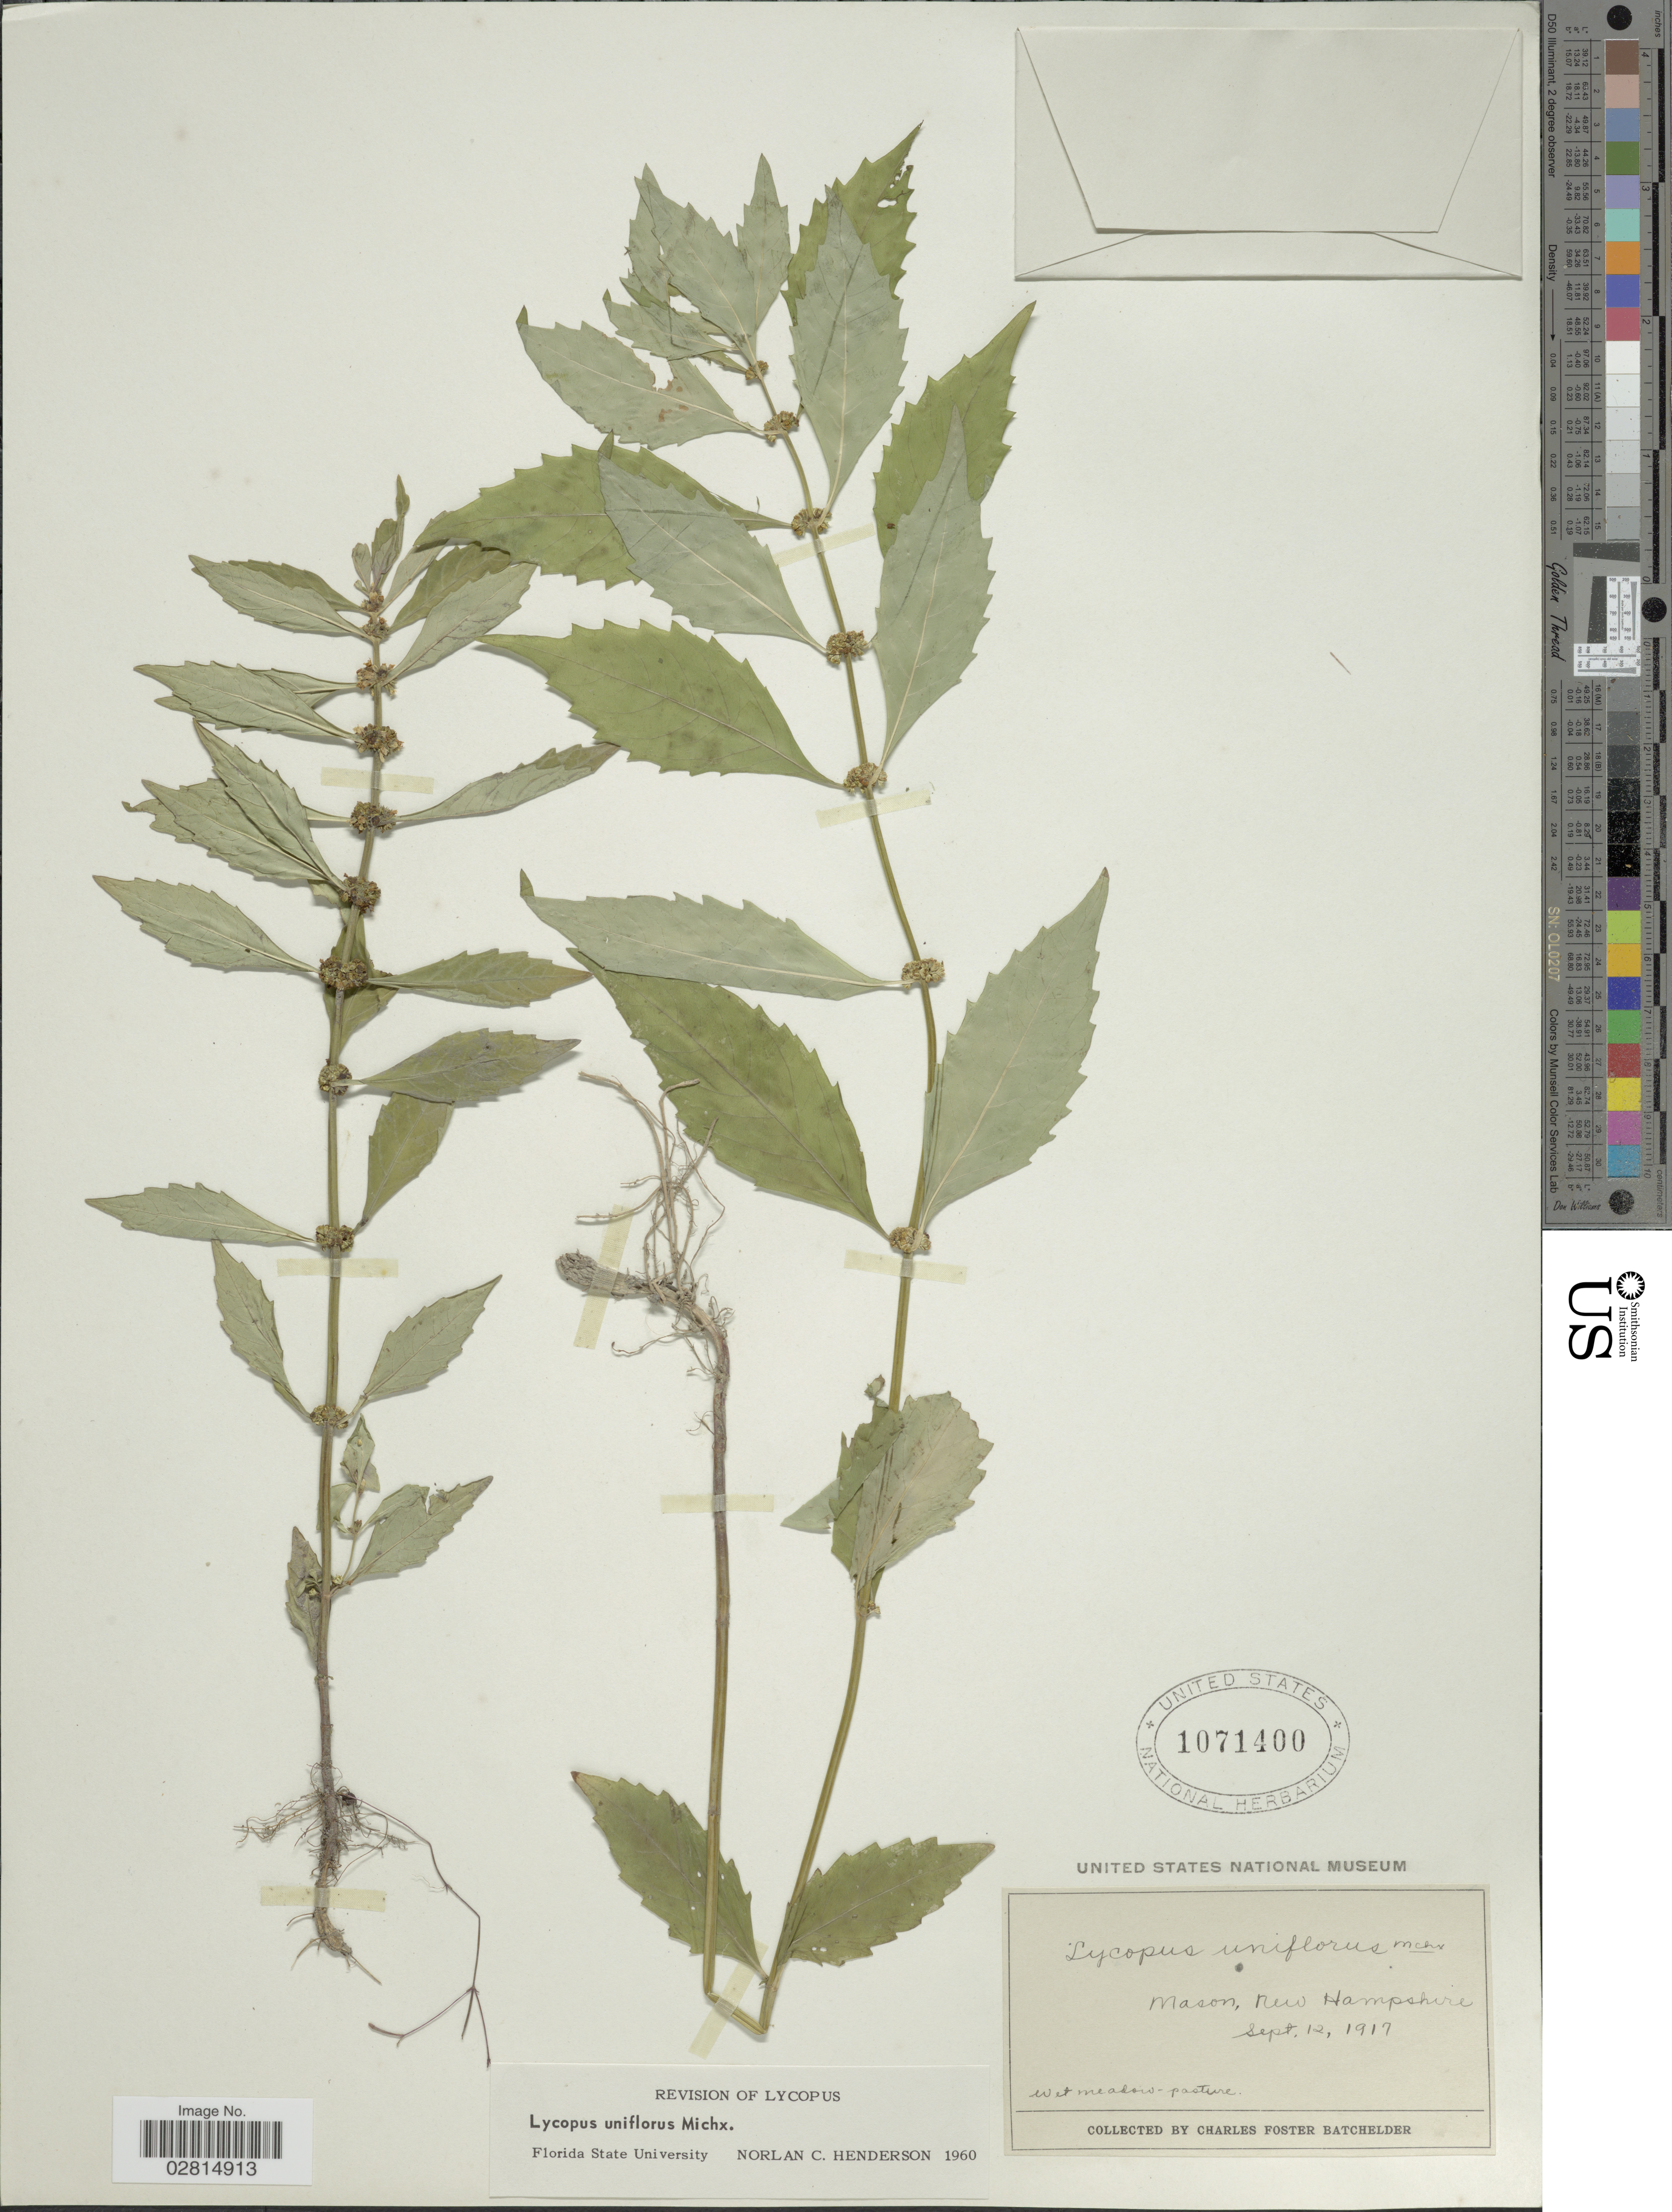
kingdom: Plantae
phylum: Tracheophyta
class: Magnoliopsida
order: Lamiales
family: Lamiaceae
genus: Lycopus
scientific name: Lycopus uniflorus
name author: Michx.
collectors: C. Batchelder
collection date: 1917-09-12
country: United States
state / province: New Hampshire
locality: Mason.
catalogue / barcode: US 1071400